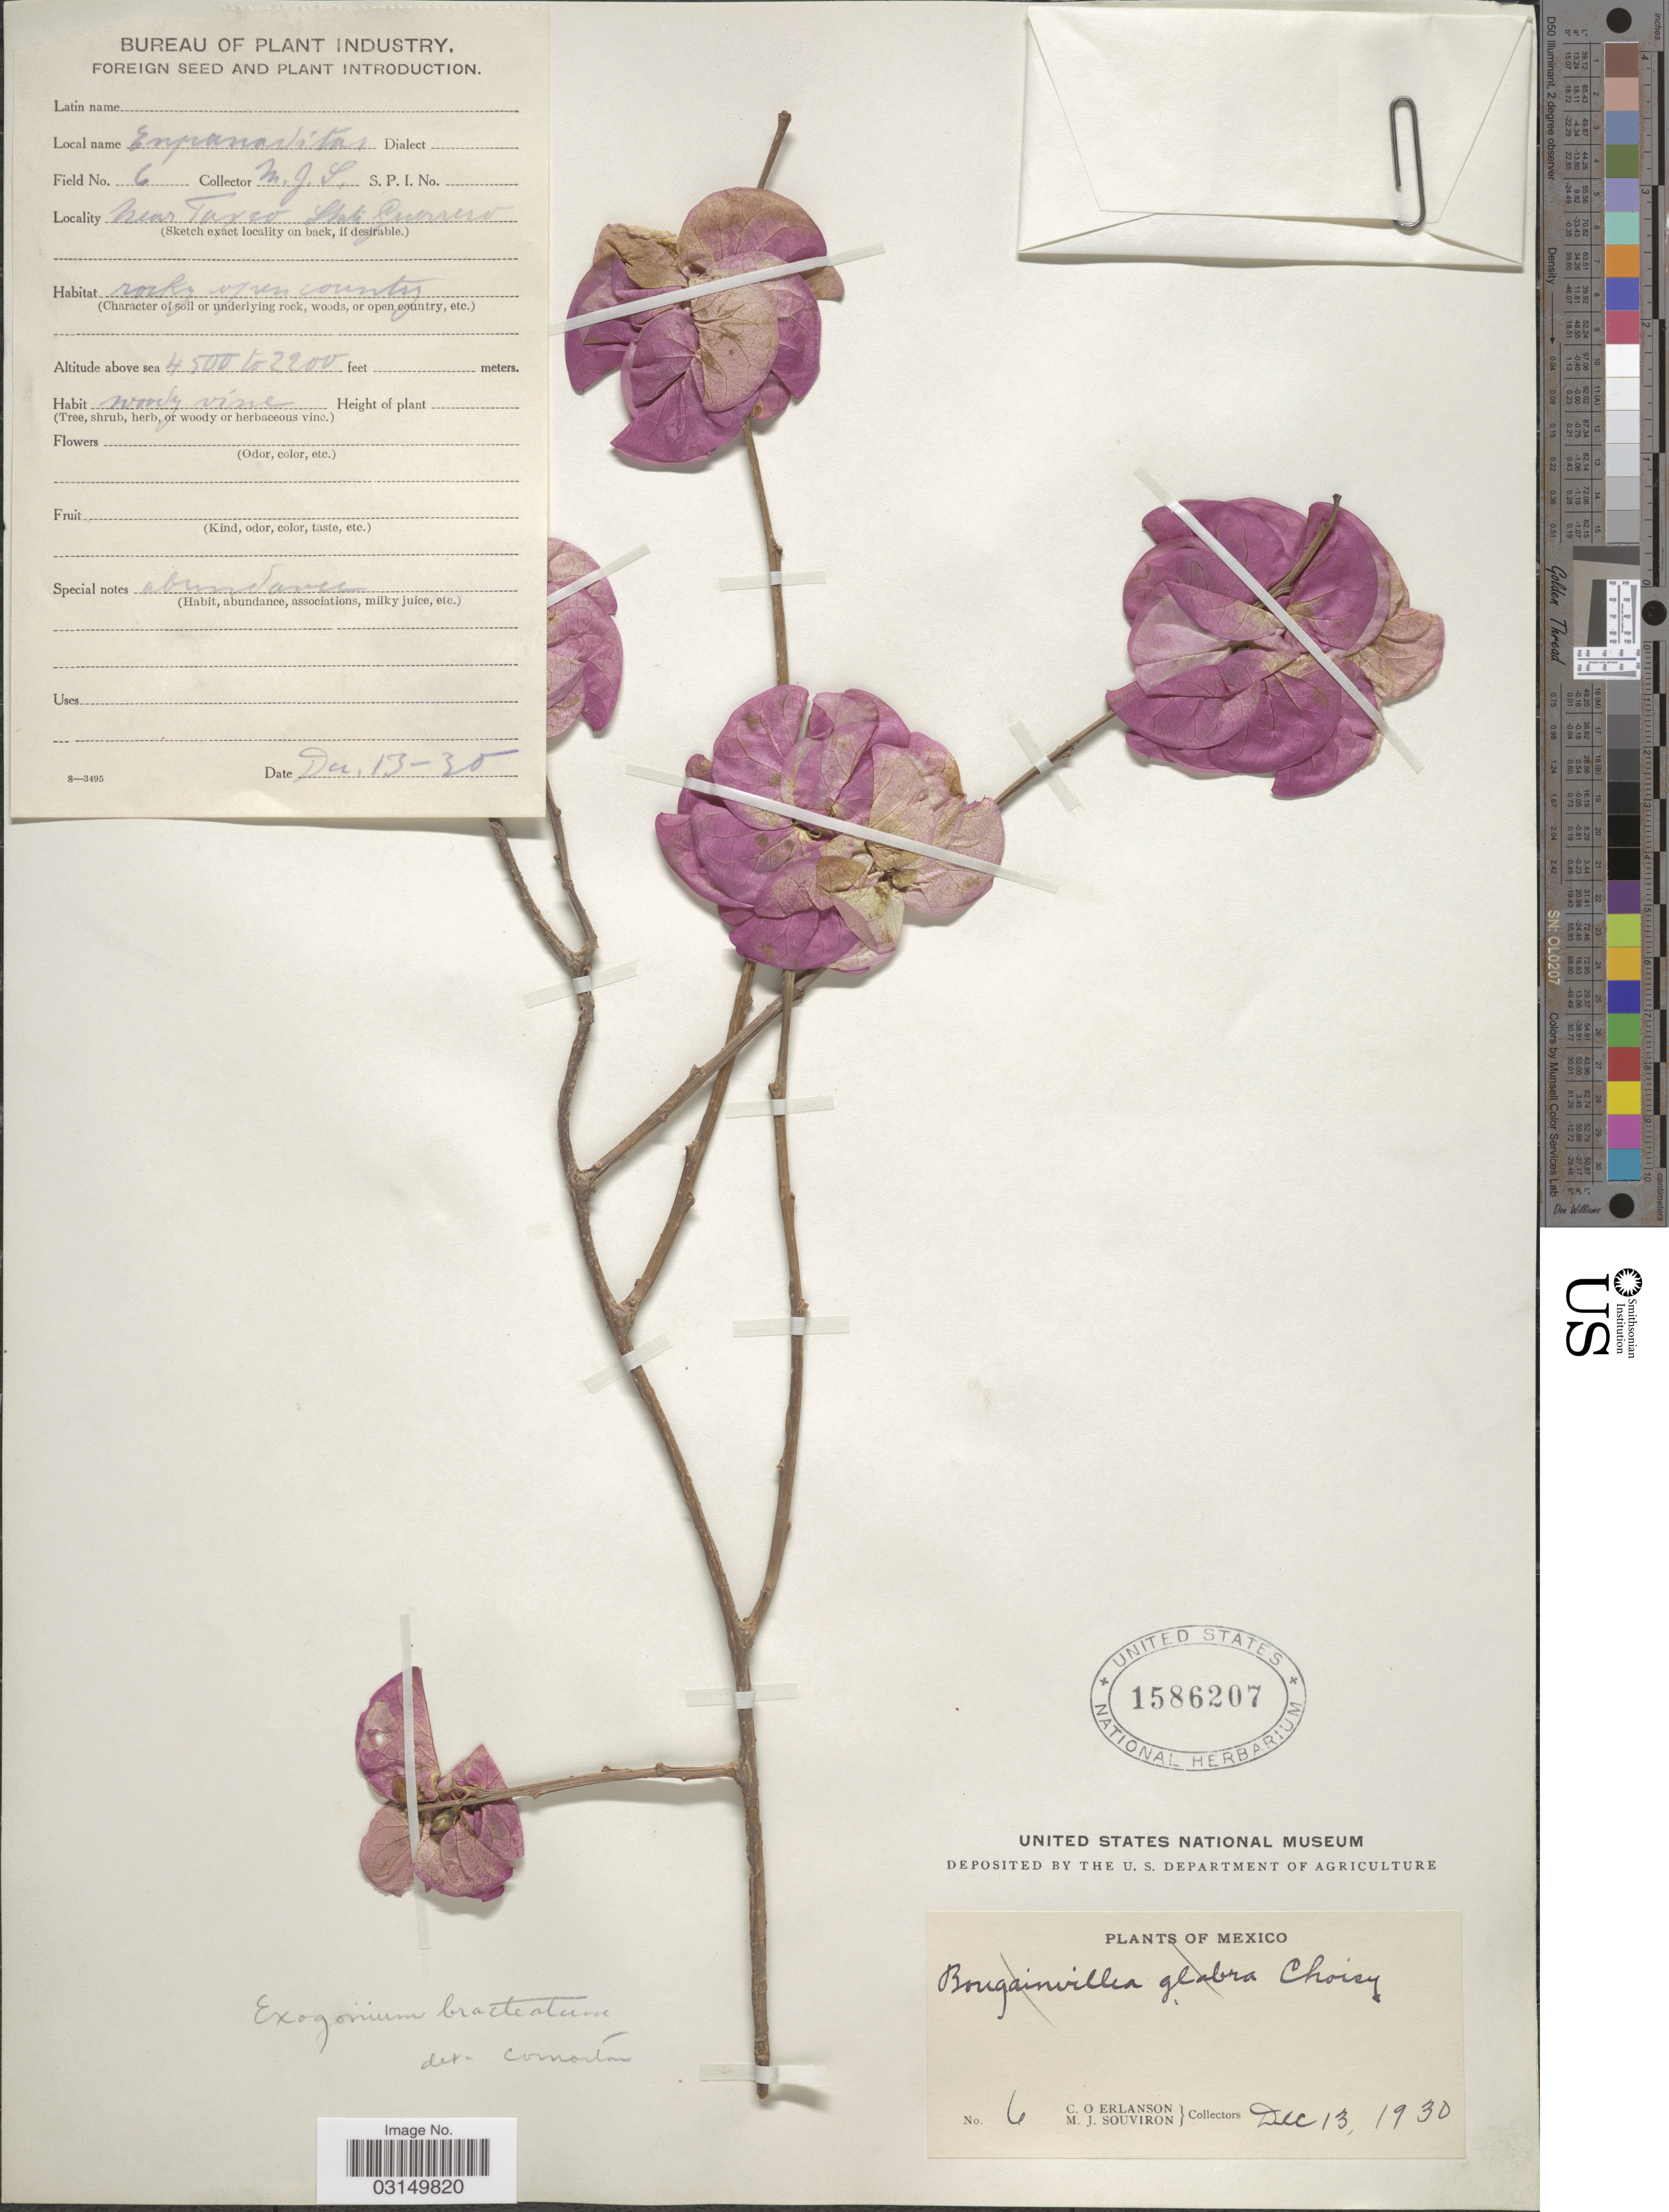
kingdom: Plantae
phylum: Tracheophyta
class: Magnoliopsida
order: Solanales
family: Convolvulaceae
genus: Ipomoea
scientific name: Ipomoea bracteata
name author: Cav.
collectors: C. O. Erlanson & M. J. Souviron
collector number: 6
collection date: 1930-12-13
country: Mexico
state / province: Guerrero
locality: Near Taxco State, Guerrero.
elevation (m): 671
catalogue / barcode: US 1586207